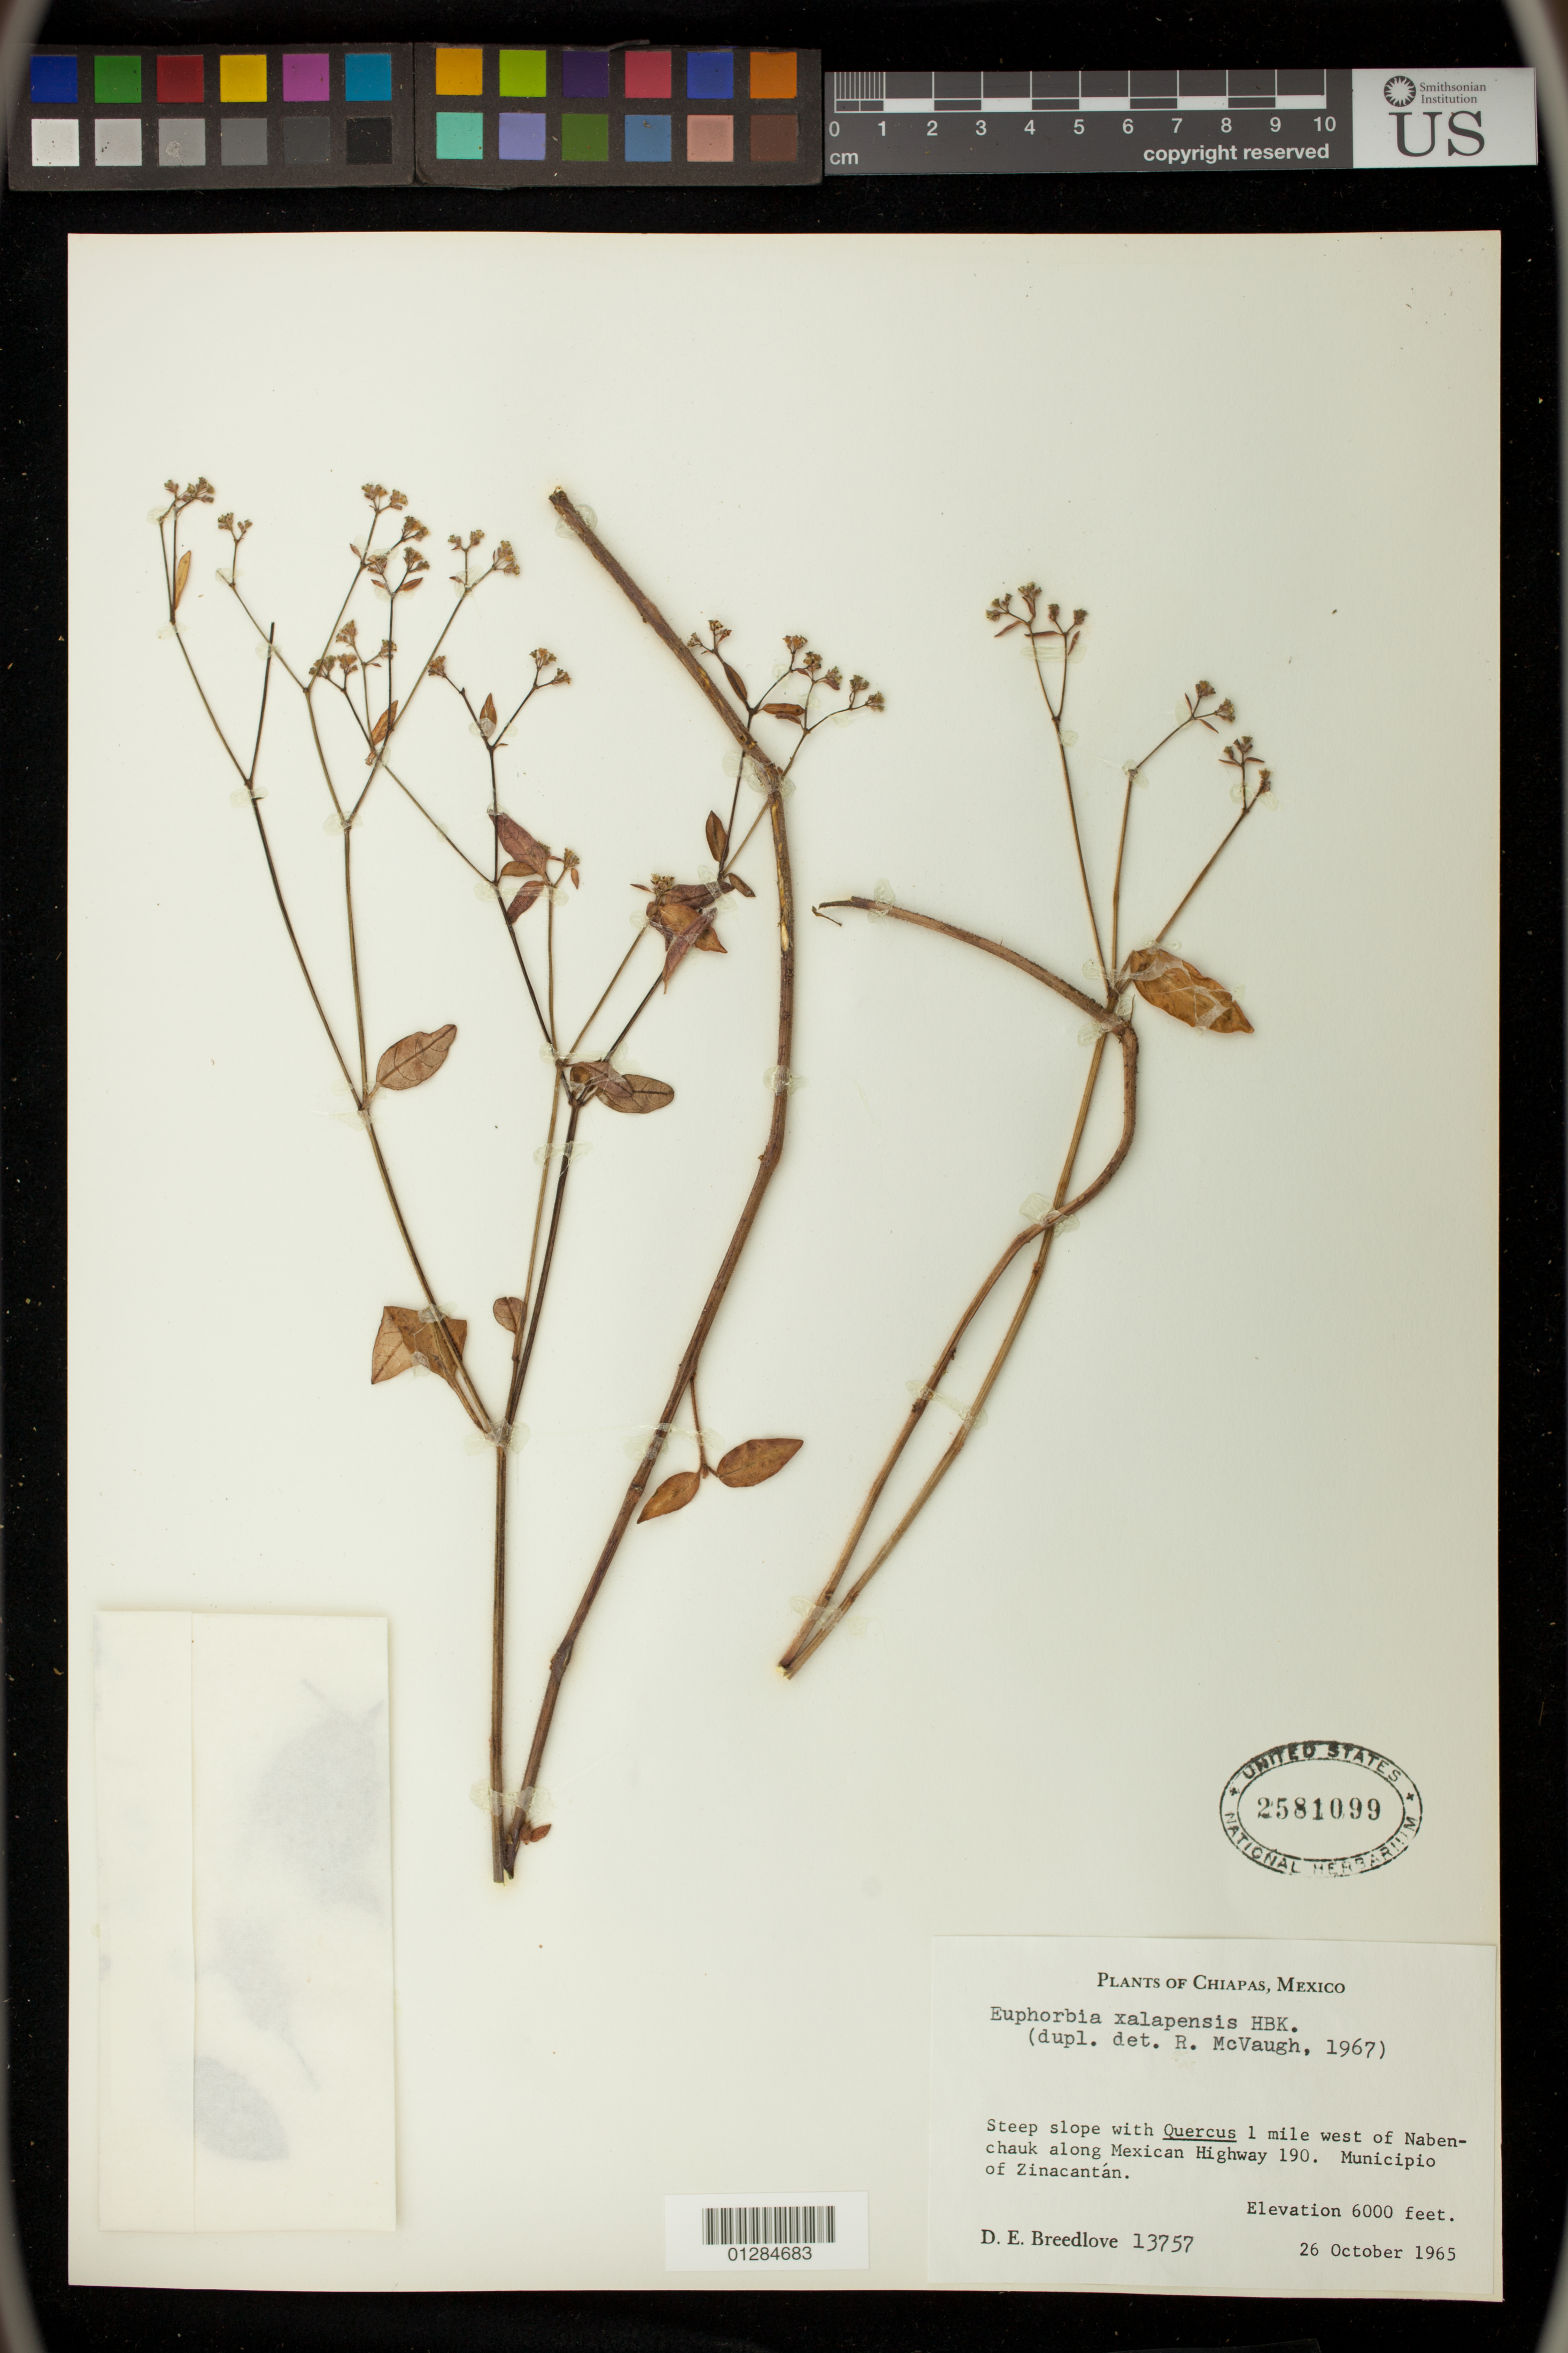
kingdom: Plantae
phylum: Tracheophyta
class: Magnoliopsida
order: Malpighiales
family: Euphorbiaceae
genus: Euphorbia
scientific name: Euphorbia xalapensis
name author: Kunth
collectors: D. E. Breedlove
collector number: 13757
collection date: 1965-10-26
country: Mexico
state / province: Chiapas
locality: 1 mile west of Nabenchauk, Municipio of Zinacantan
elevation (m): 1829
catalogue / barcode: US 2581099